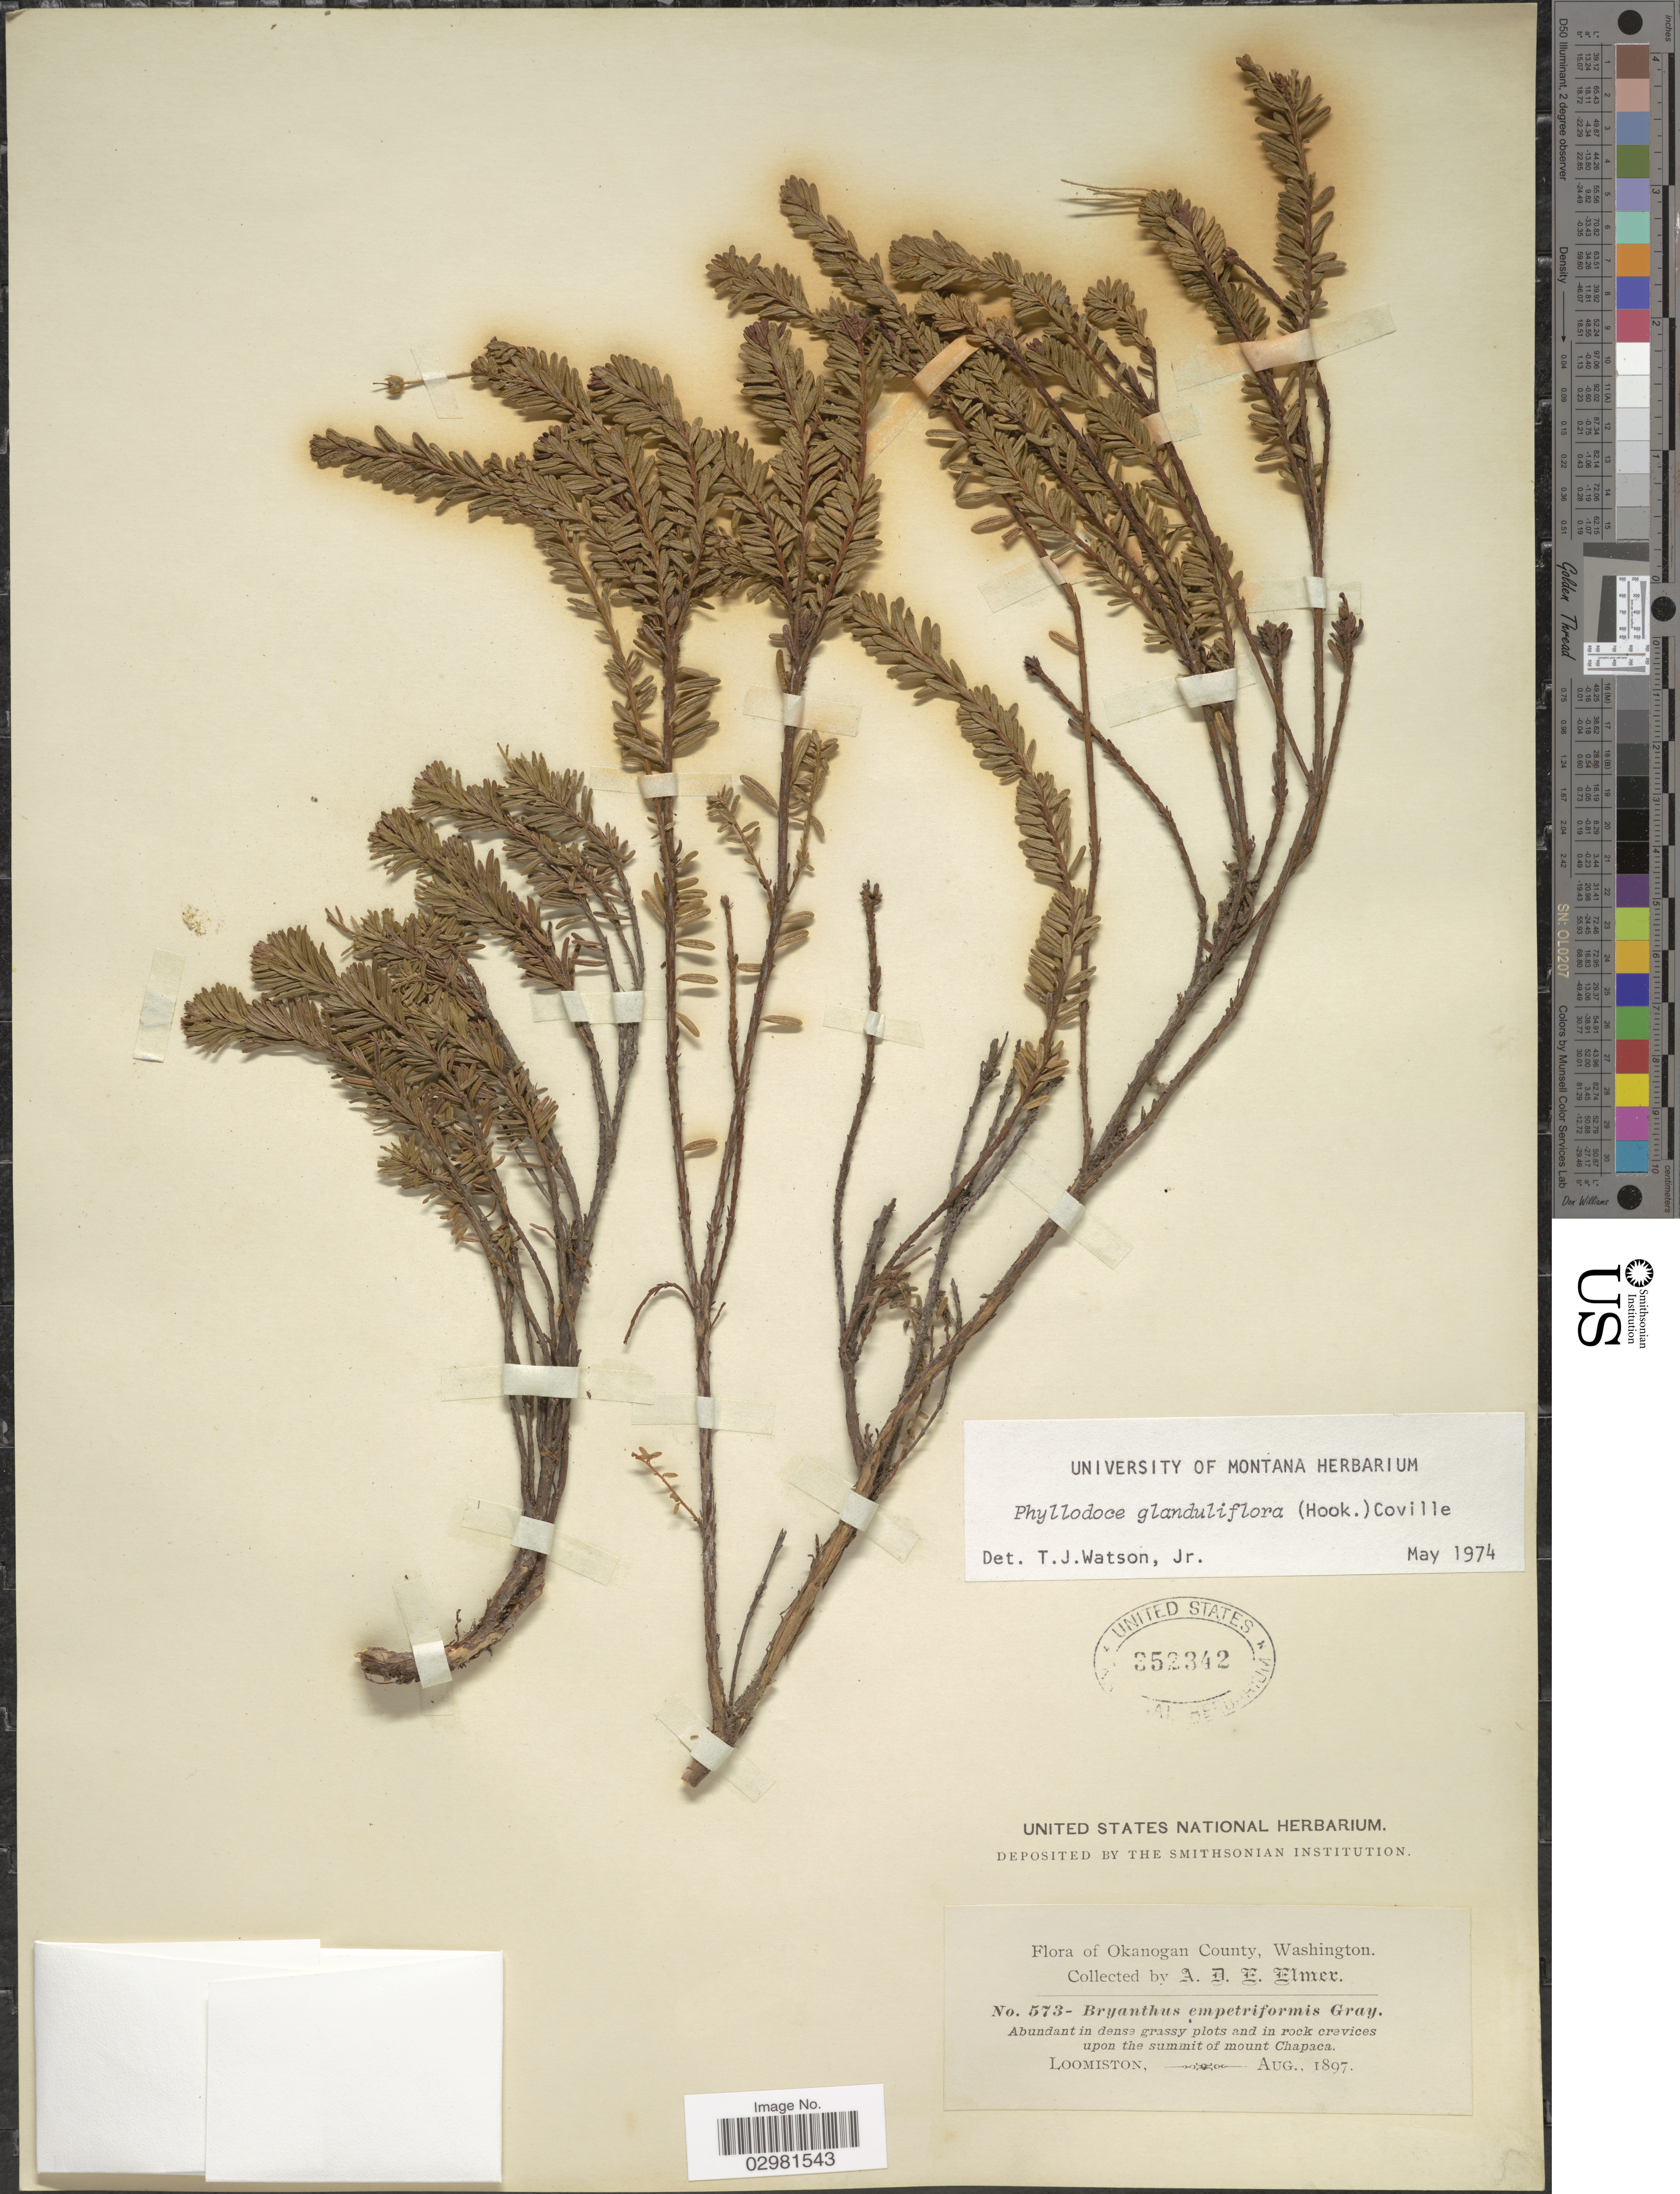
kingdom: Plantae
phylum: Tracheophyta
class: Magnoliopsida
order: Ericales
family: Ericaceae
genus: Phyllodoce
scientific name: Phyllodoce glanduliflora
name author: (Hook.) Coville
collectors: A. D. E. Elmer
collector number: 573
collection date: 1897-08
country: United States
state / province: Washington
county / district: Okanogan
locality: Okanogan County, upon the summit of mount Chapaca, Loomiston.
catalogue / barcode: US 352342